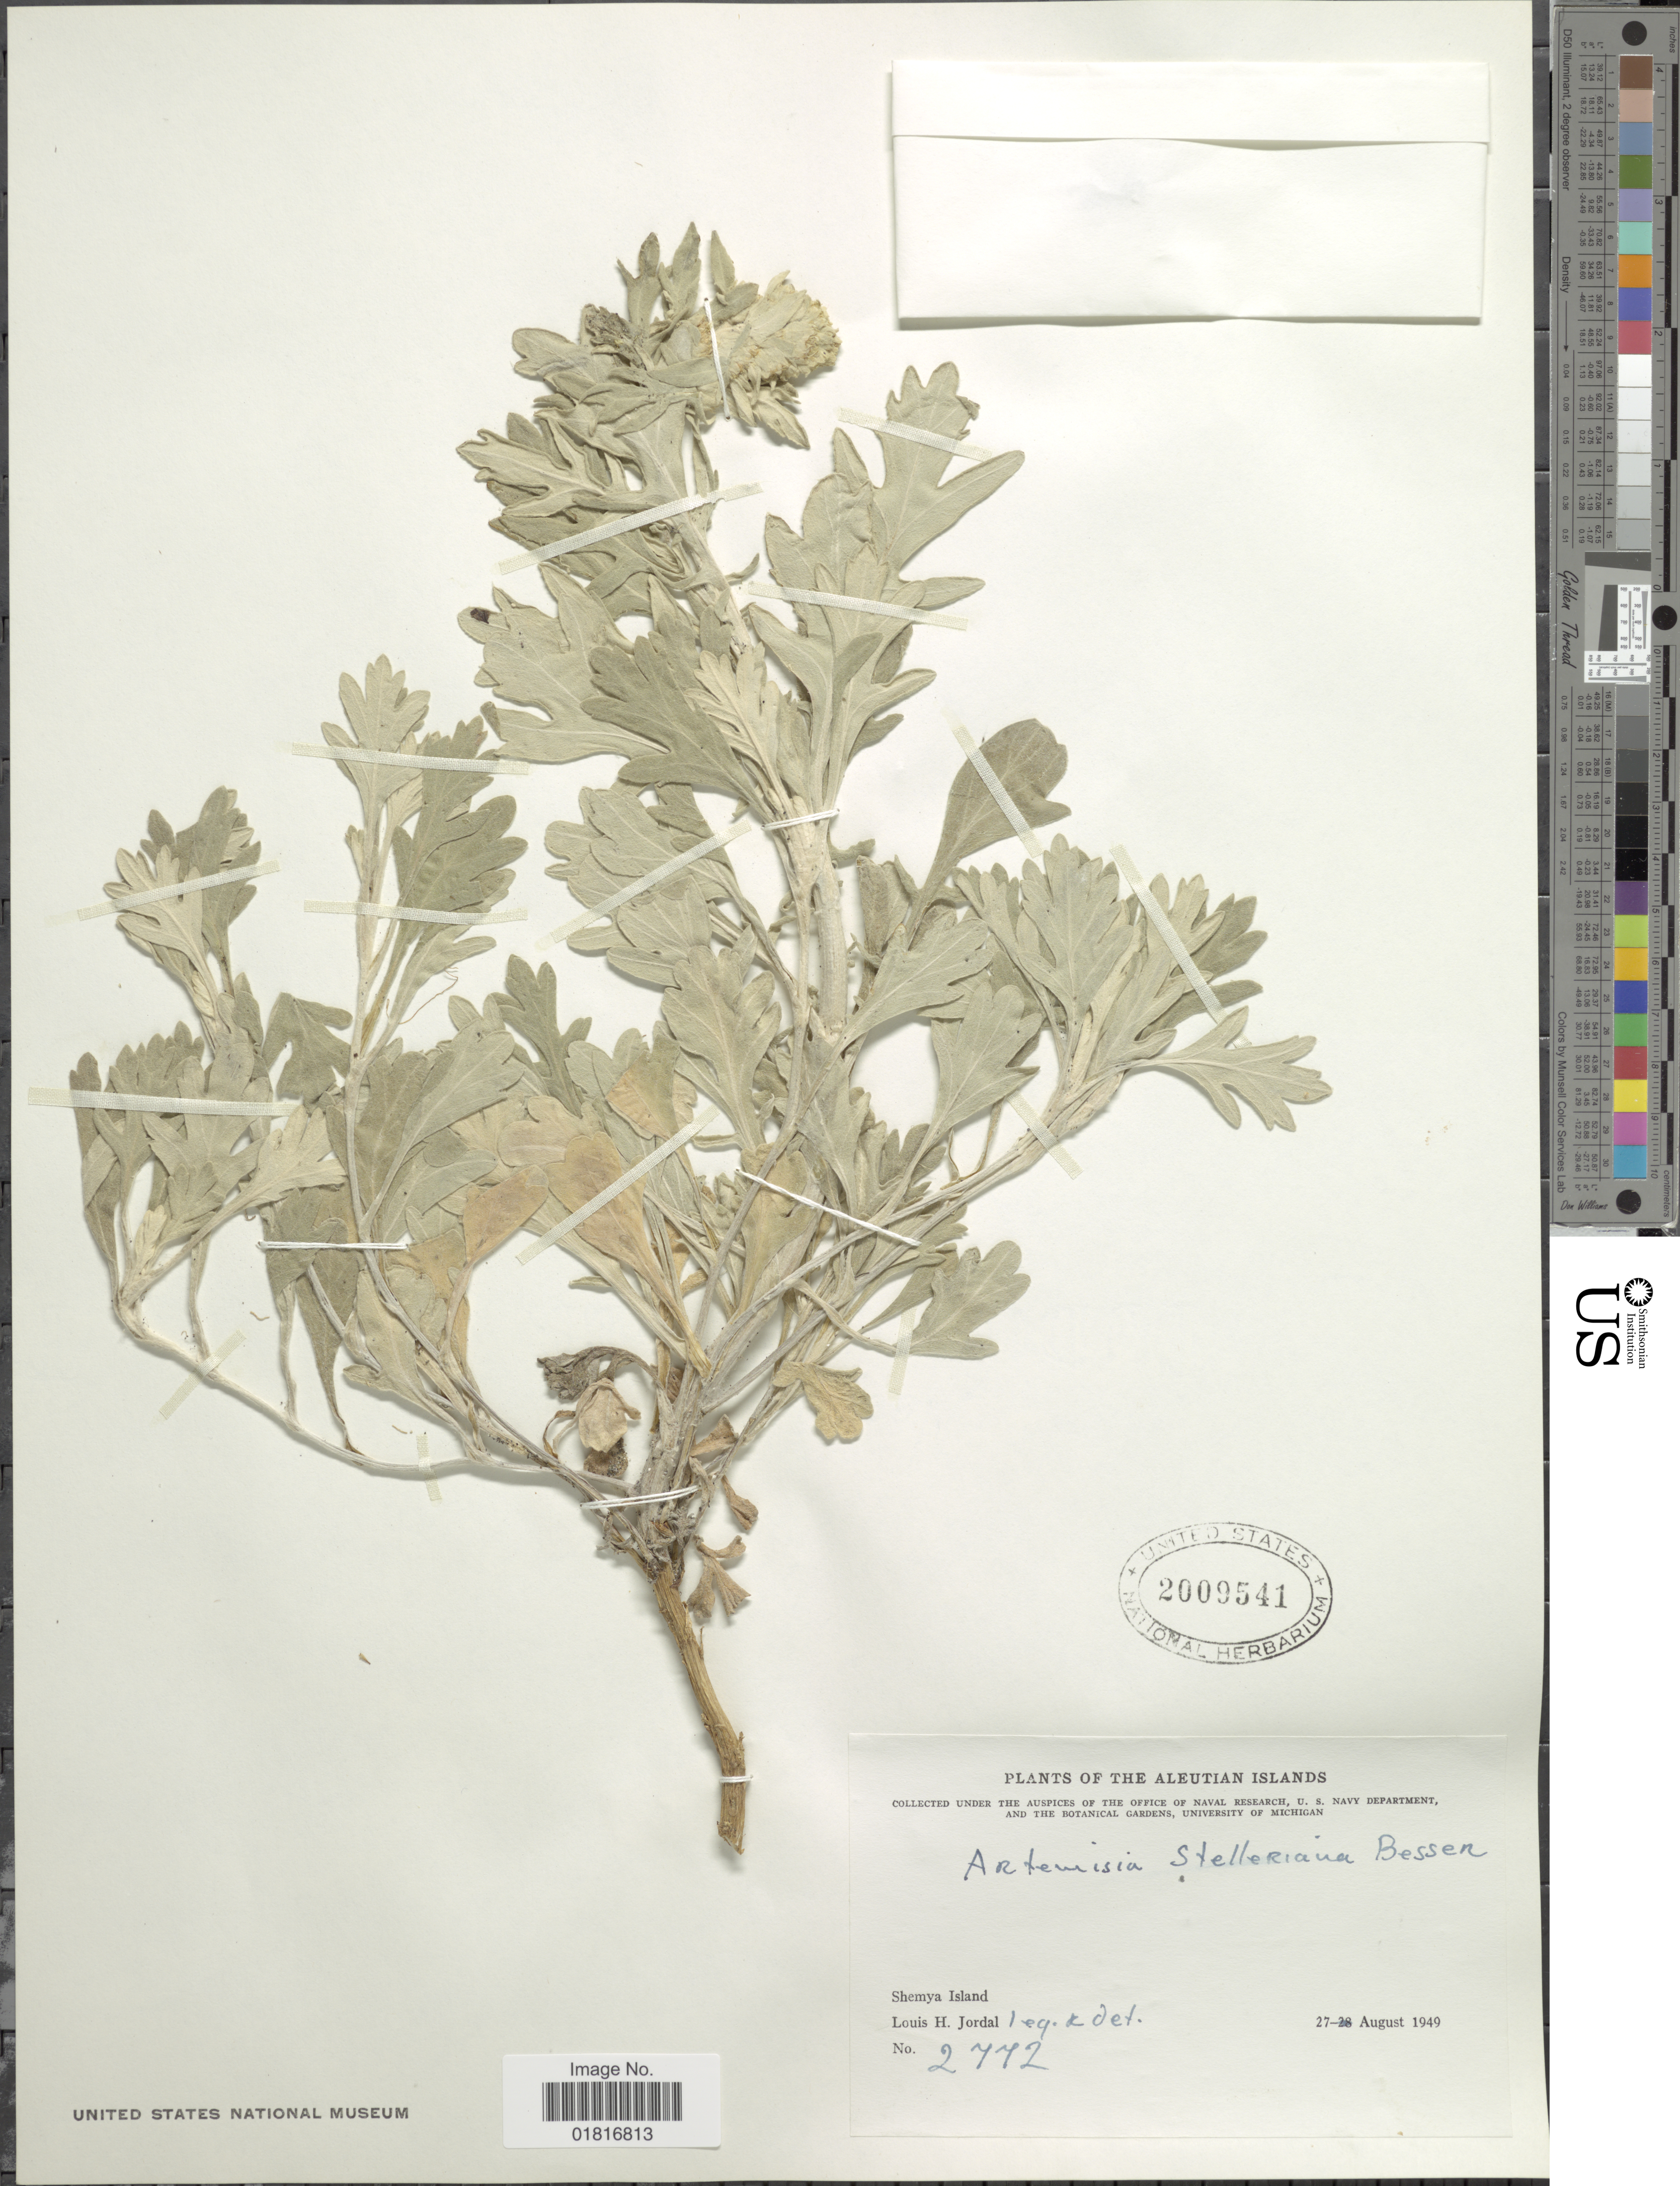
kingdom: Plantae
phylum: Tracheophyta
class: Magnoliopsida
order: Asterales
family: Asteraceae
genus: Artemisia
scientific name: Artemisia stelleriana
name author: Besser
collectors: L. Jordal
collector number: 2772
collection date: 1949-08-27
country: United States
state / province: Alaska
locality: The Aleutian Islands, Shemya Island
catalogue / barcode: US 2009541